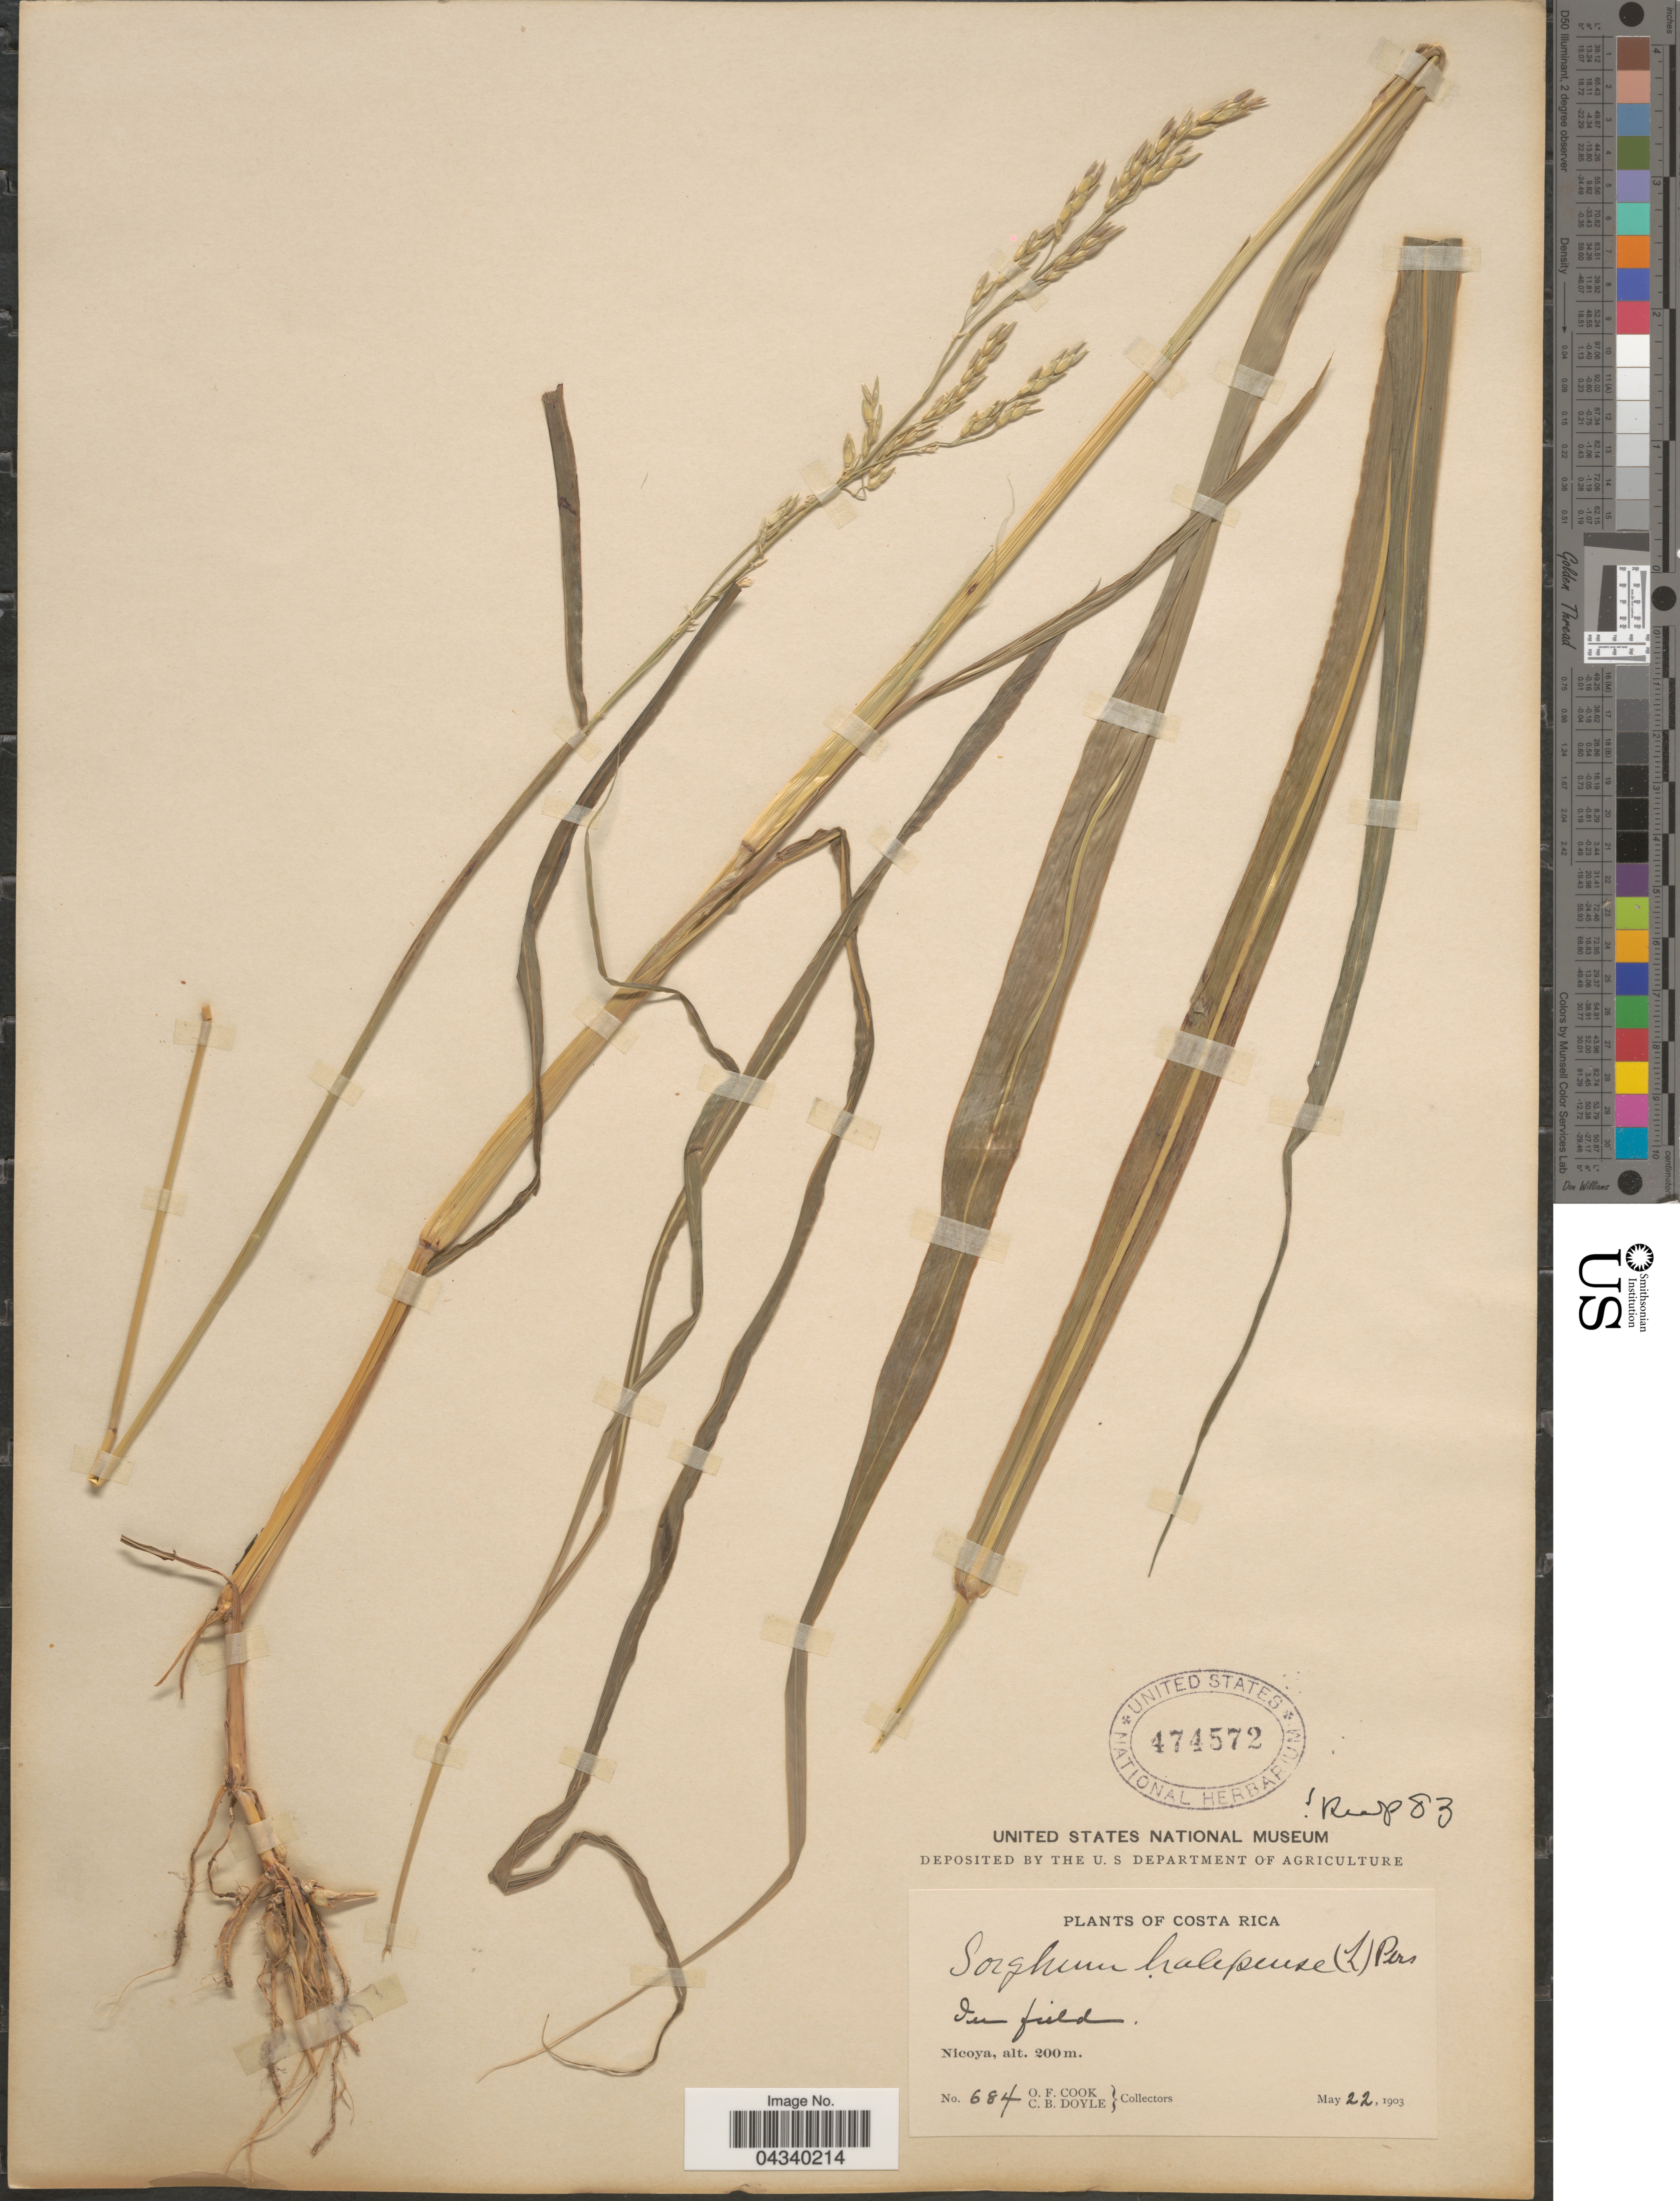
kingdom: Plantae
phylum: Tracheophyta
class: Liliopsida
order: Poales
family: Poaceae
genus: Sorghum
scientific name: Sorghum halepense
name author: (L.) Pers.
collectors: O. F. Cook & C. Doyle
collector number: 684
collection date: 1903-05-22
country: Costa Rica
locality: In field. Nicoya.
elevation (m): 200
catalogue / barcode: US 474572